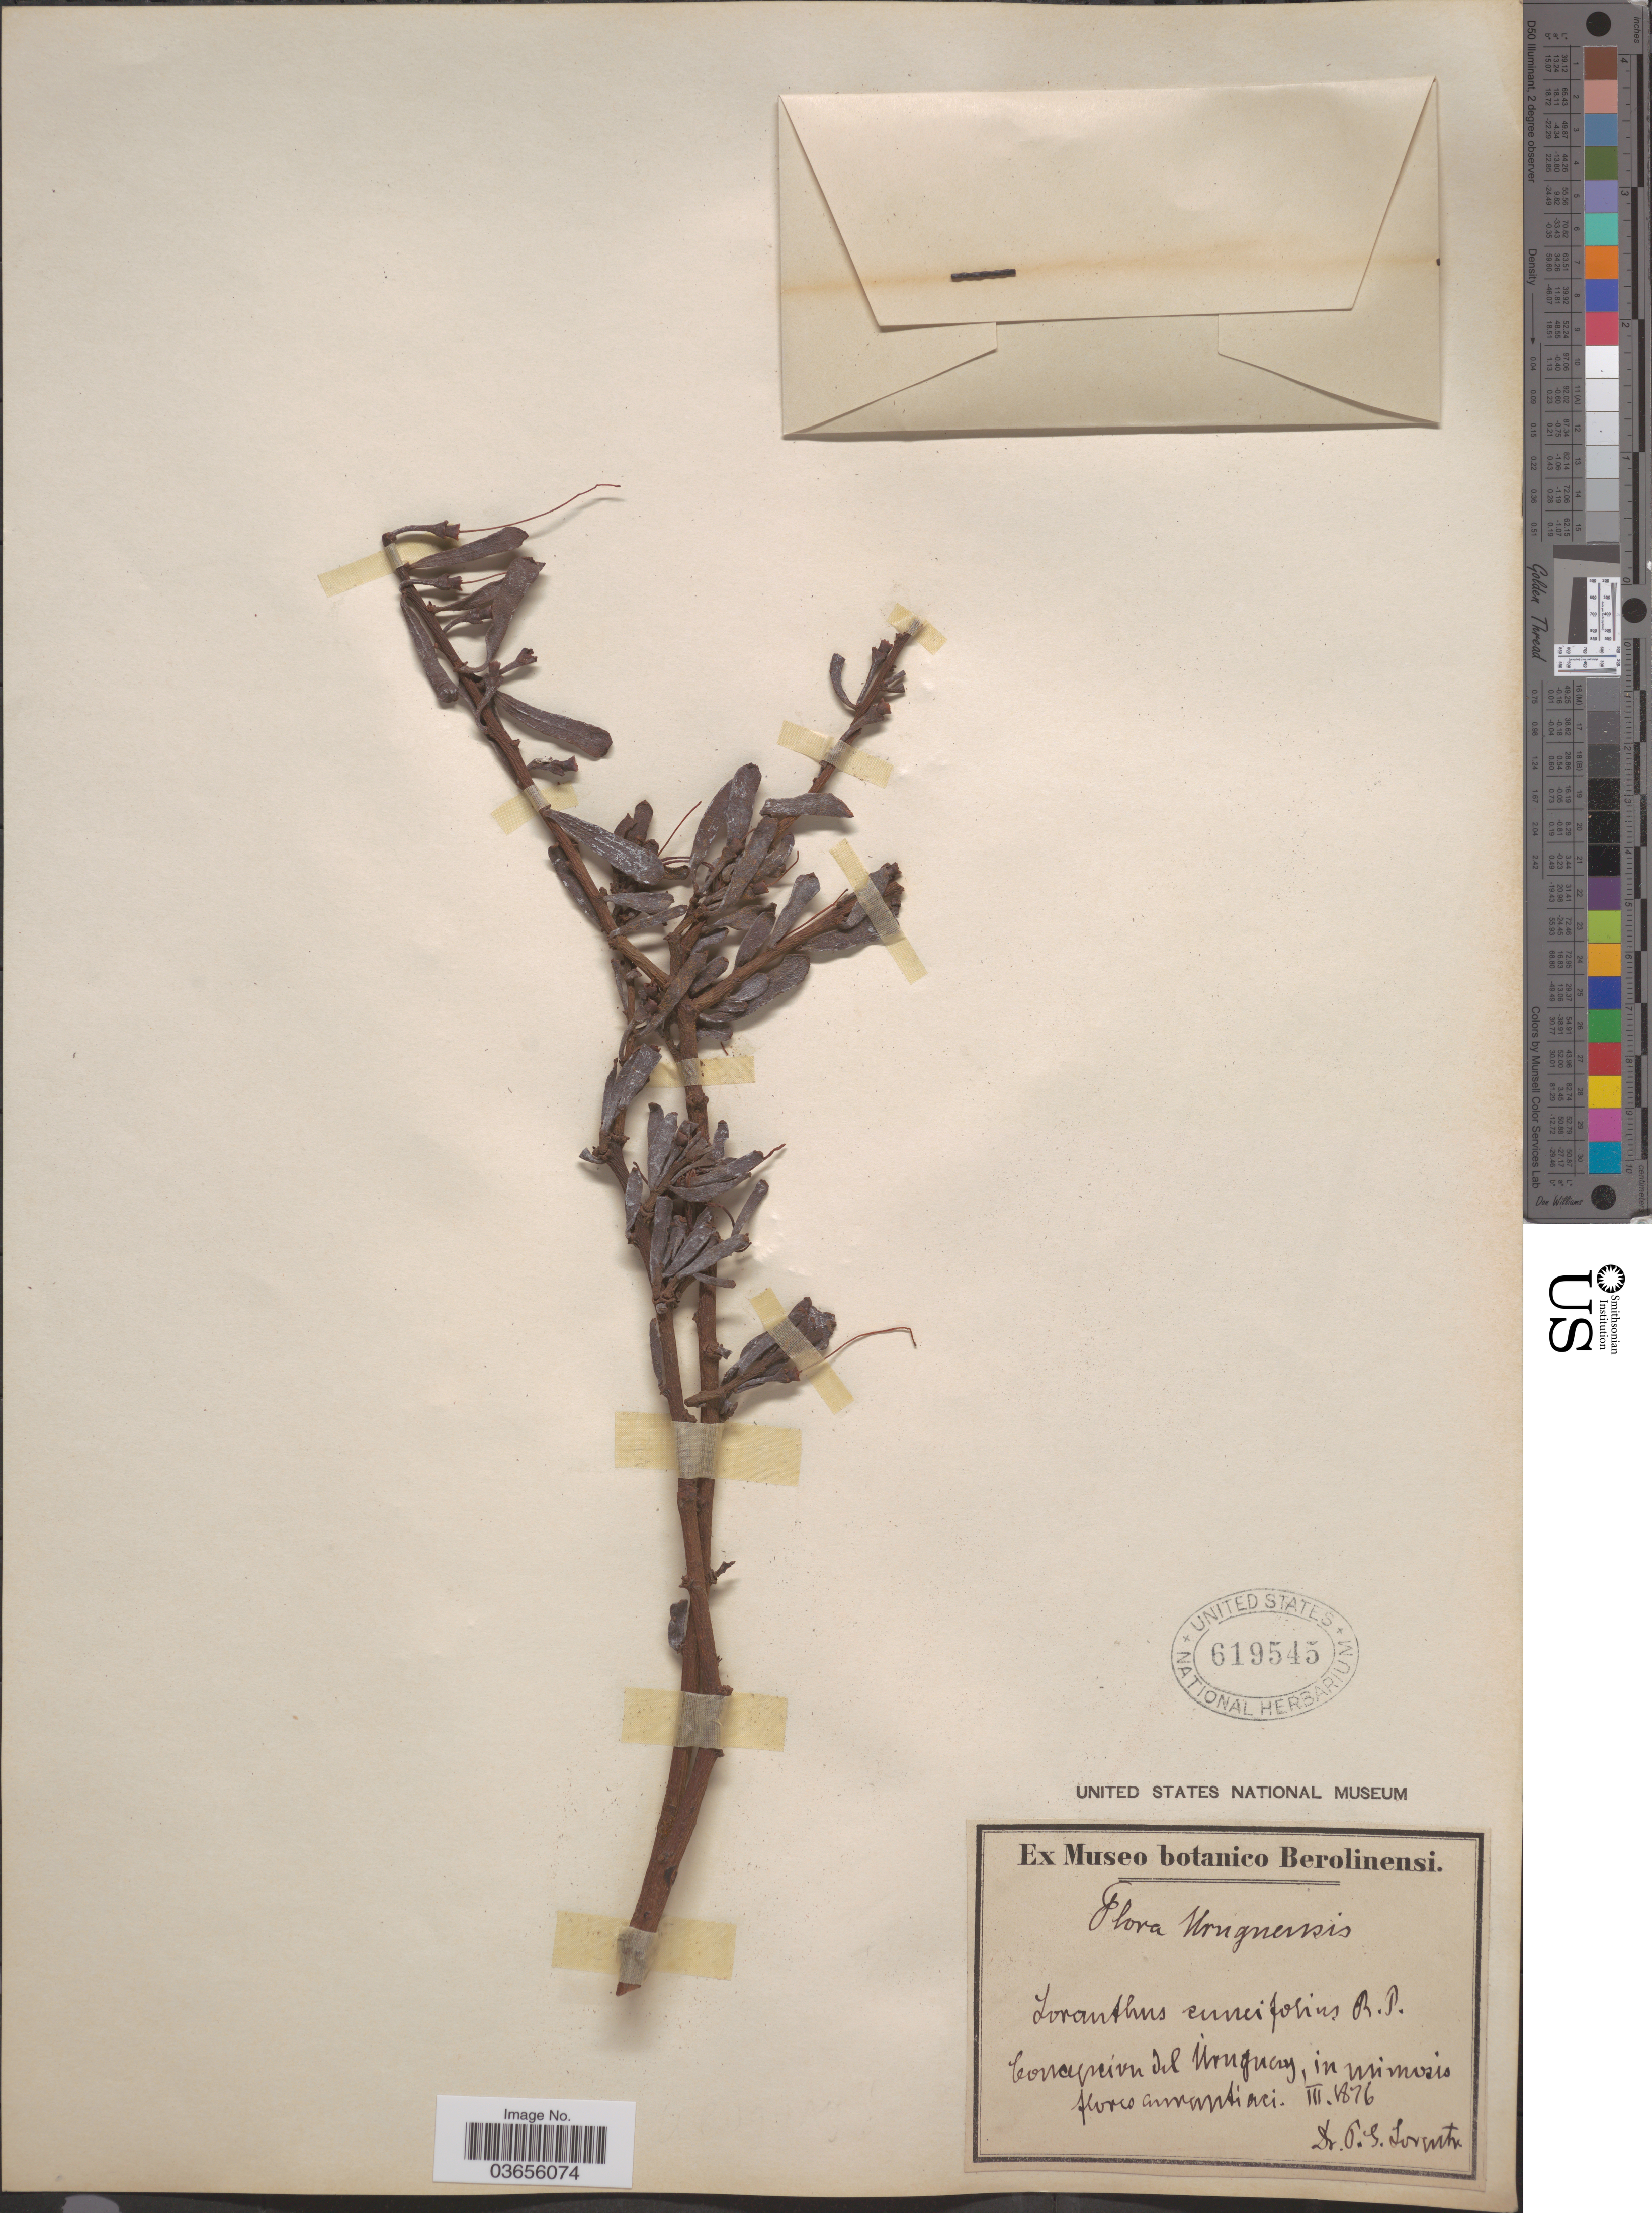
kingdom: Plantae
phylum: Tracheophyta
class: Magnoliopsida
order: Santalales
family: Loranthaceae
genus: Ligaria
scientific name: Ligaria cuneifolia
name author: (Ruiz & Pav.) Tiegh.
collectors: P. G. Lorentz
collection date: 1876-03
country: Uruguay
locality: Concepcion del Uruguay, in mimosis.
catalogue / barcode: US 619545